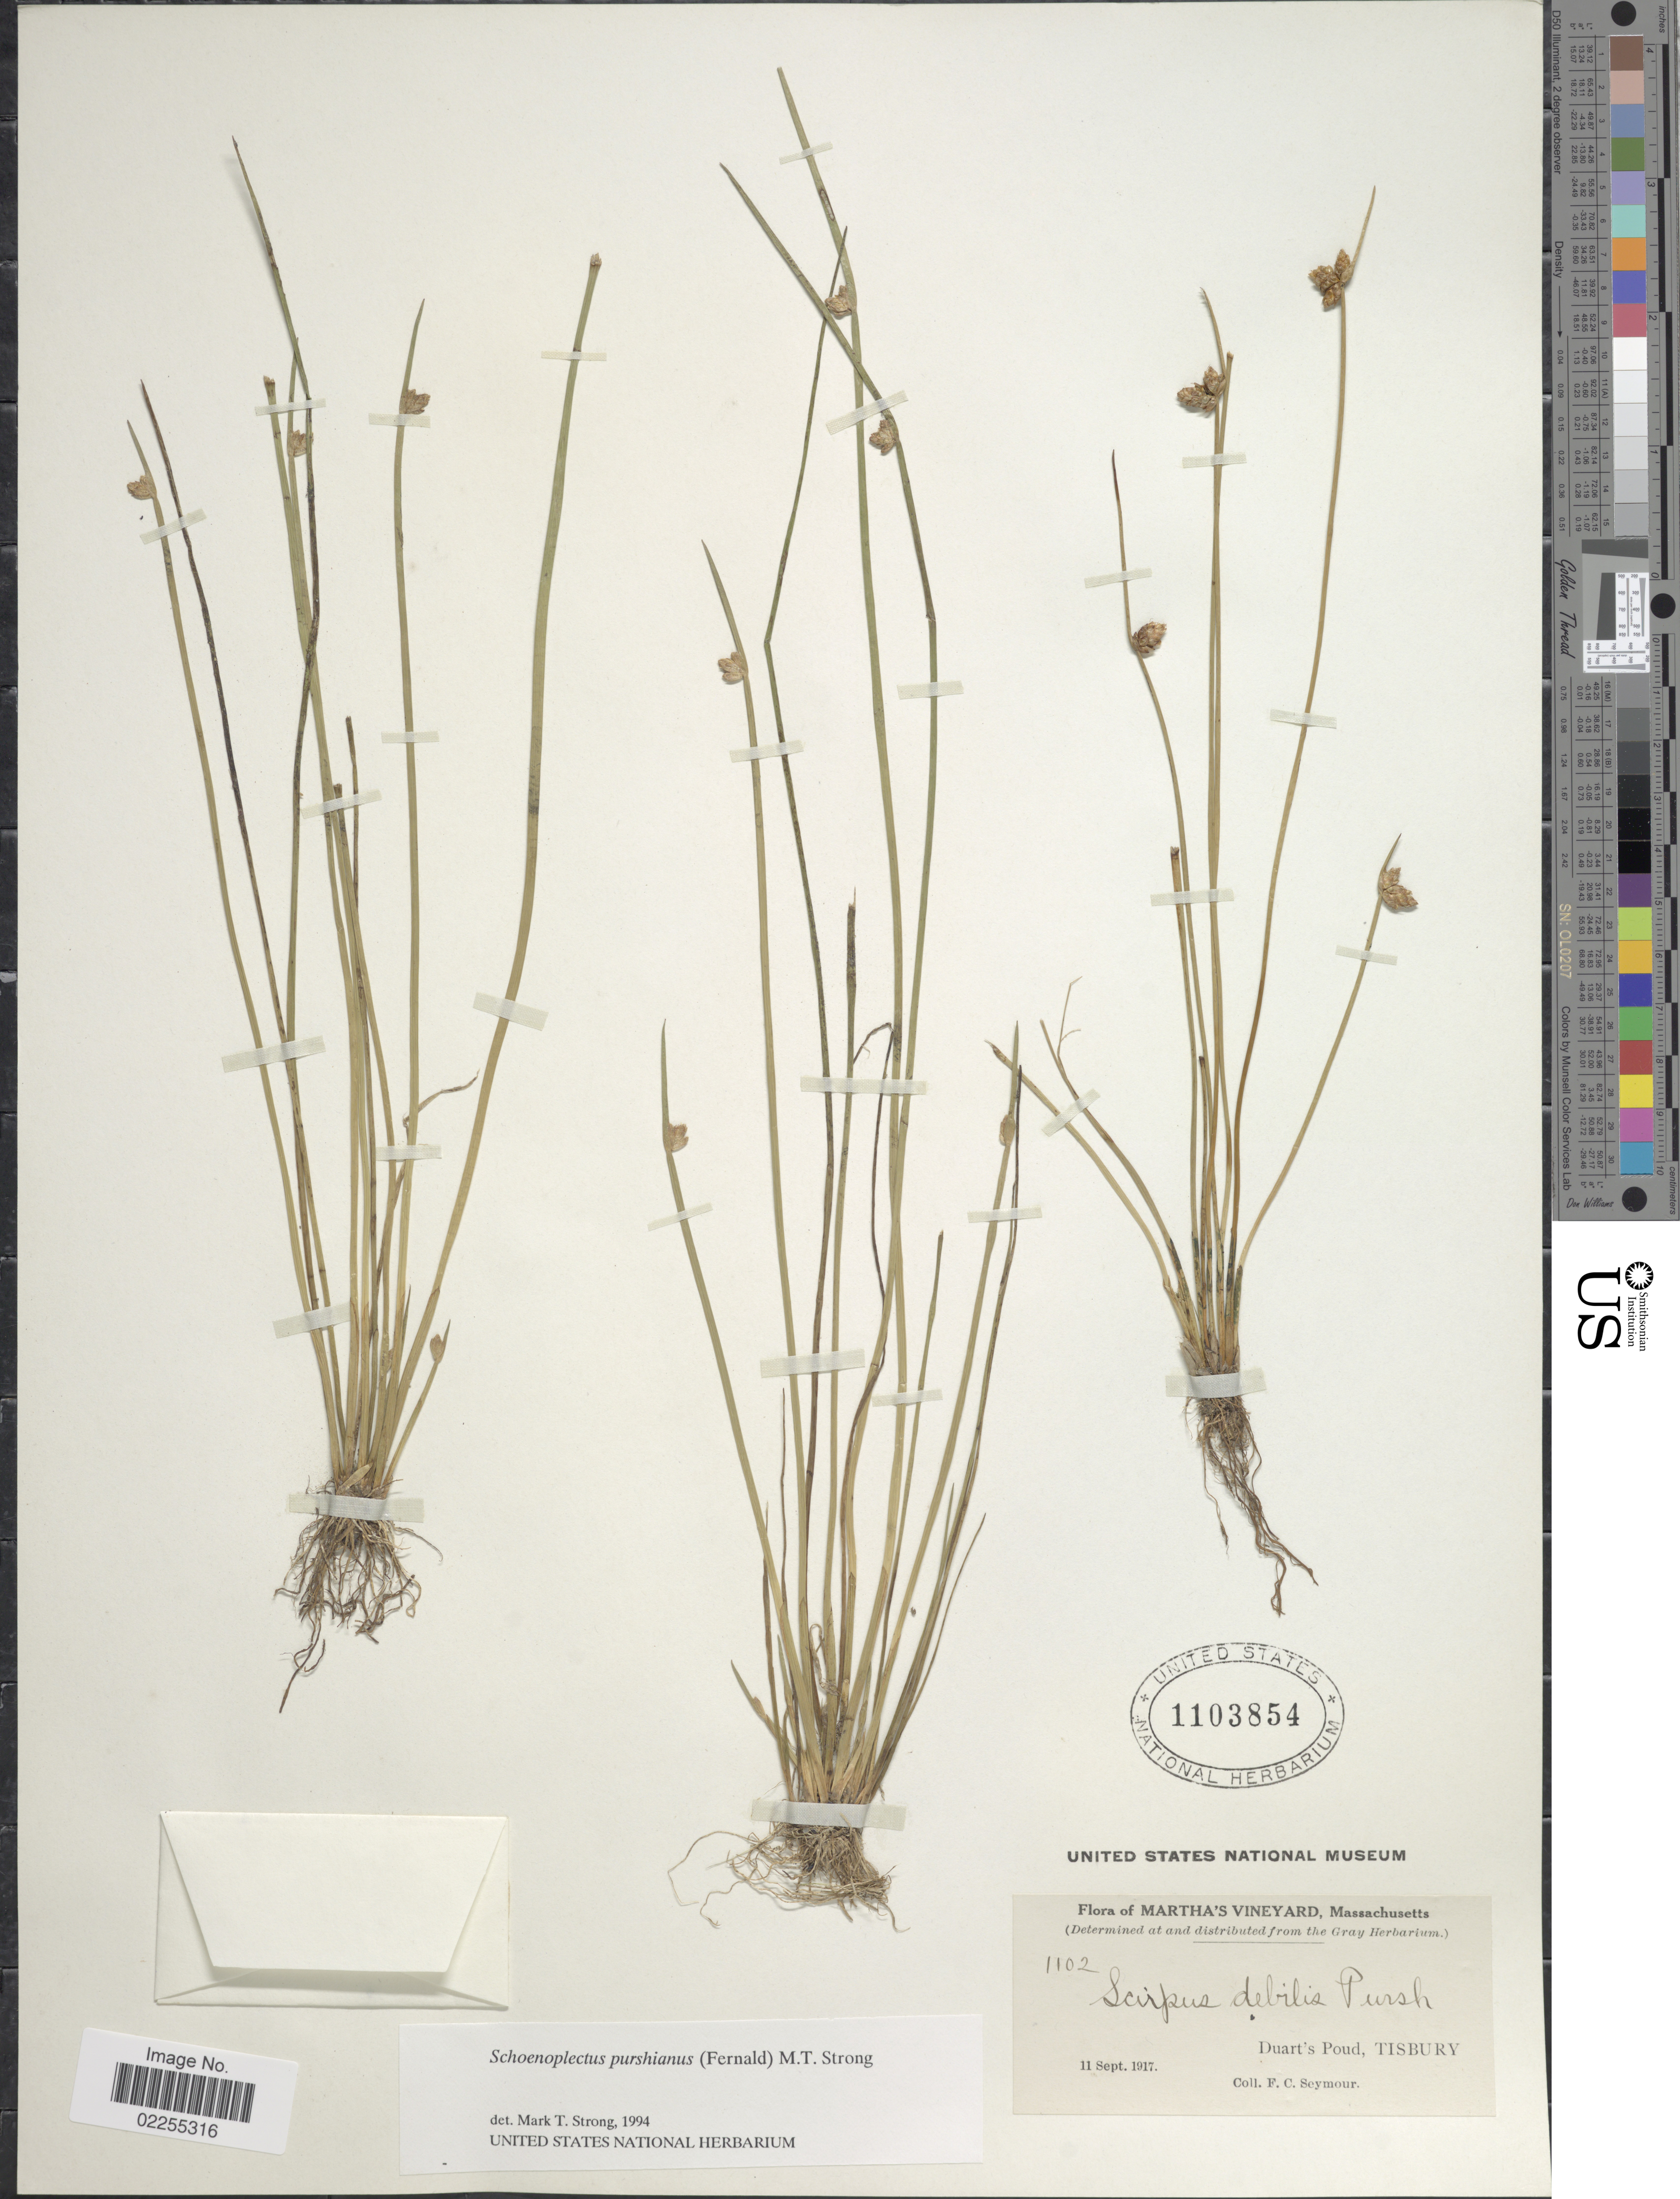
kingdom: Plantae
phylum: Tracheophyta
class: Liliopsida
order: Poales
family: Cyperaceae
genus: Schoenoplectus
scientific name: Schoenoplectus purshianus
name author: (Fernald) M.T. Strong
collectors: F. C. Seymour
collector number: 1102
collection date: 1917-09-11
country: United States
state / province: Massachusetts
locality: Martha's Vineyard. Duart's Poud, Tisbury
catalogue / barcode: US 1103854